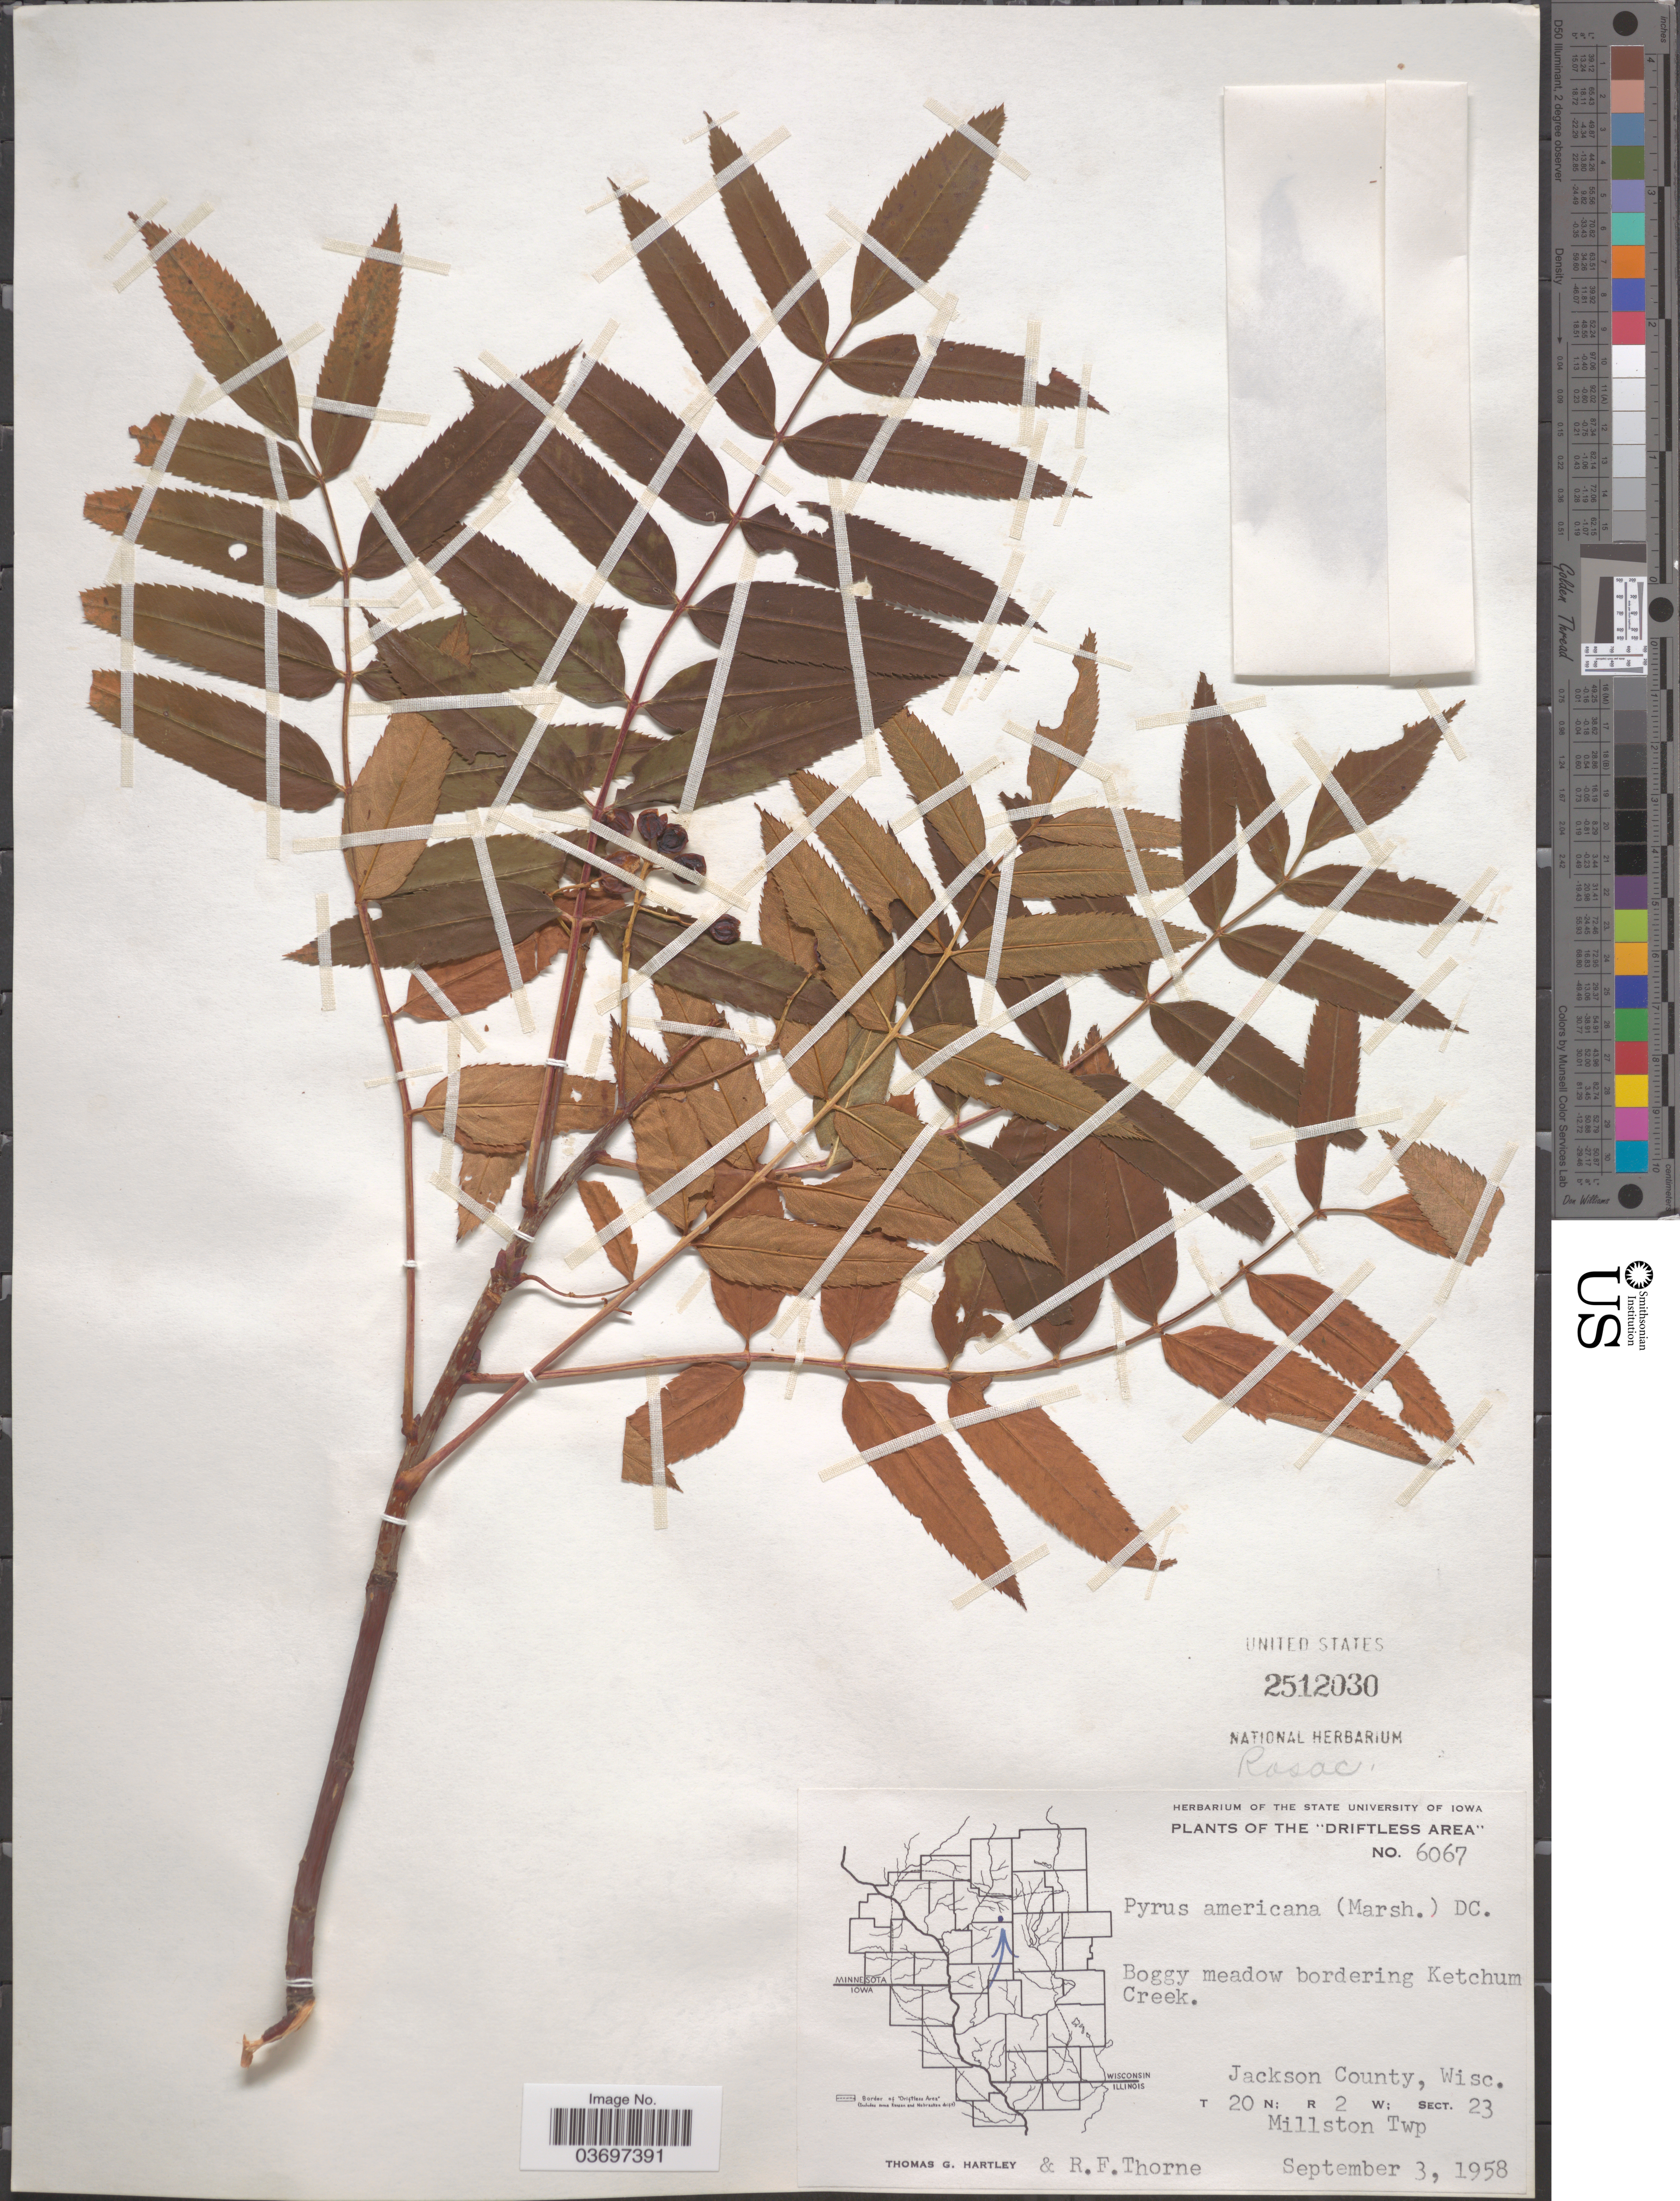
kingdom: Plantae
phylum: Tracheophyta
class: Magnoliopsida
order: Rosales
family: Rosaceae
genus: Sorbus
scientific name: Sorbus americana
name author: Marshall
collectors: T. G. Hartley & R. Thorne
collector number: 6067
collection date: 1958-09-03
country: United States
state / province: Wisconsin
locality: The "Driftless Area". Boggy meadow bordering Ketchum Creek. Jackson County. T 20 N; R 2 W; Sect. 23. Millston Twp.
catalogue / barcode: US 2512030